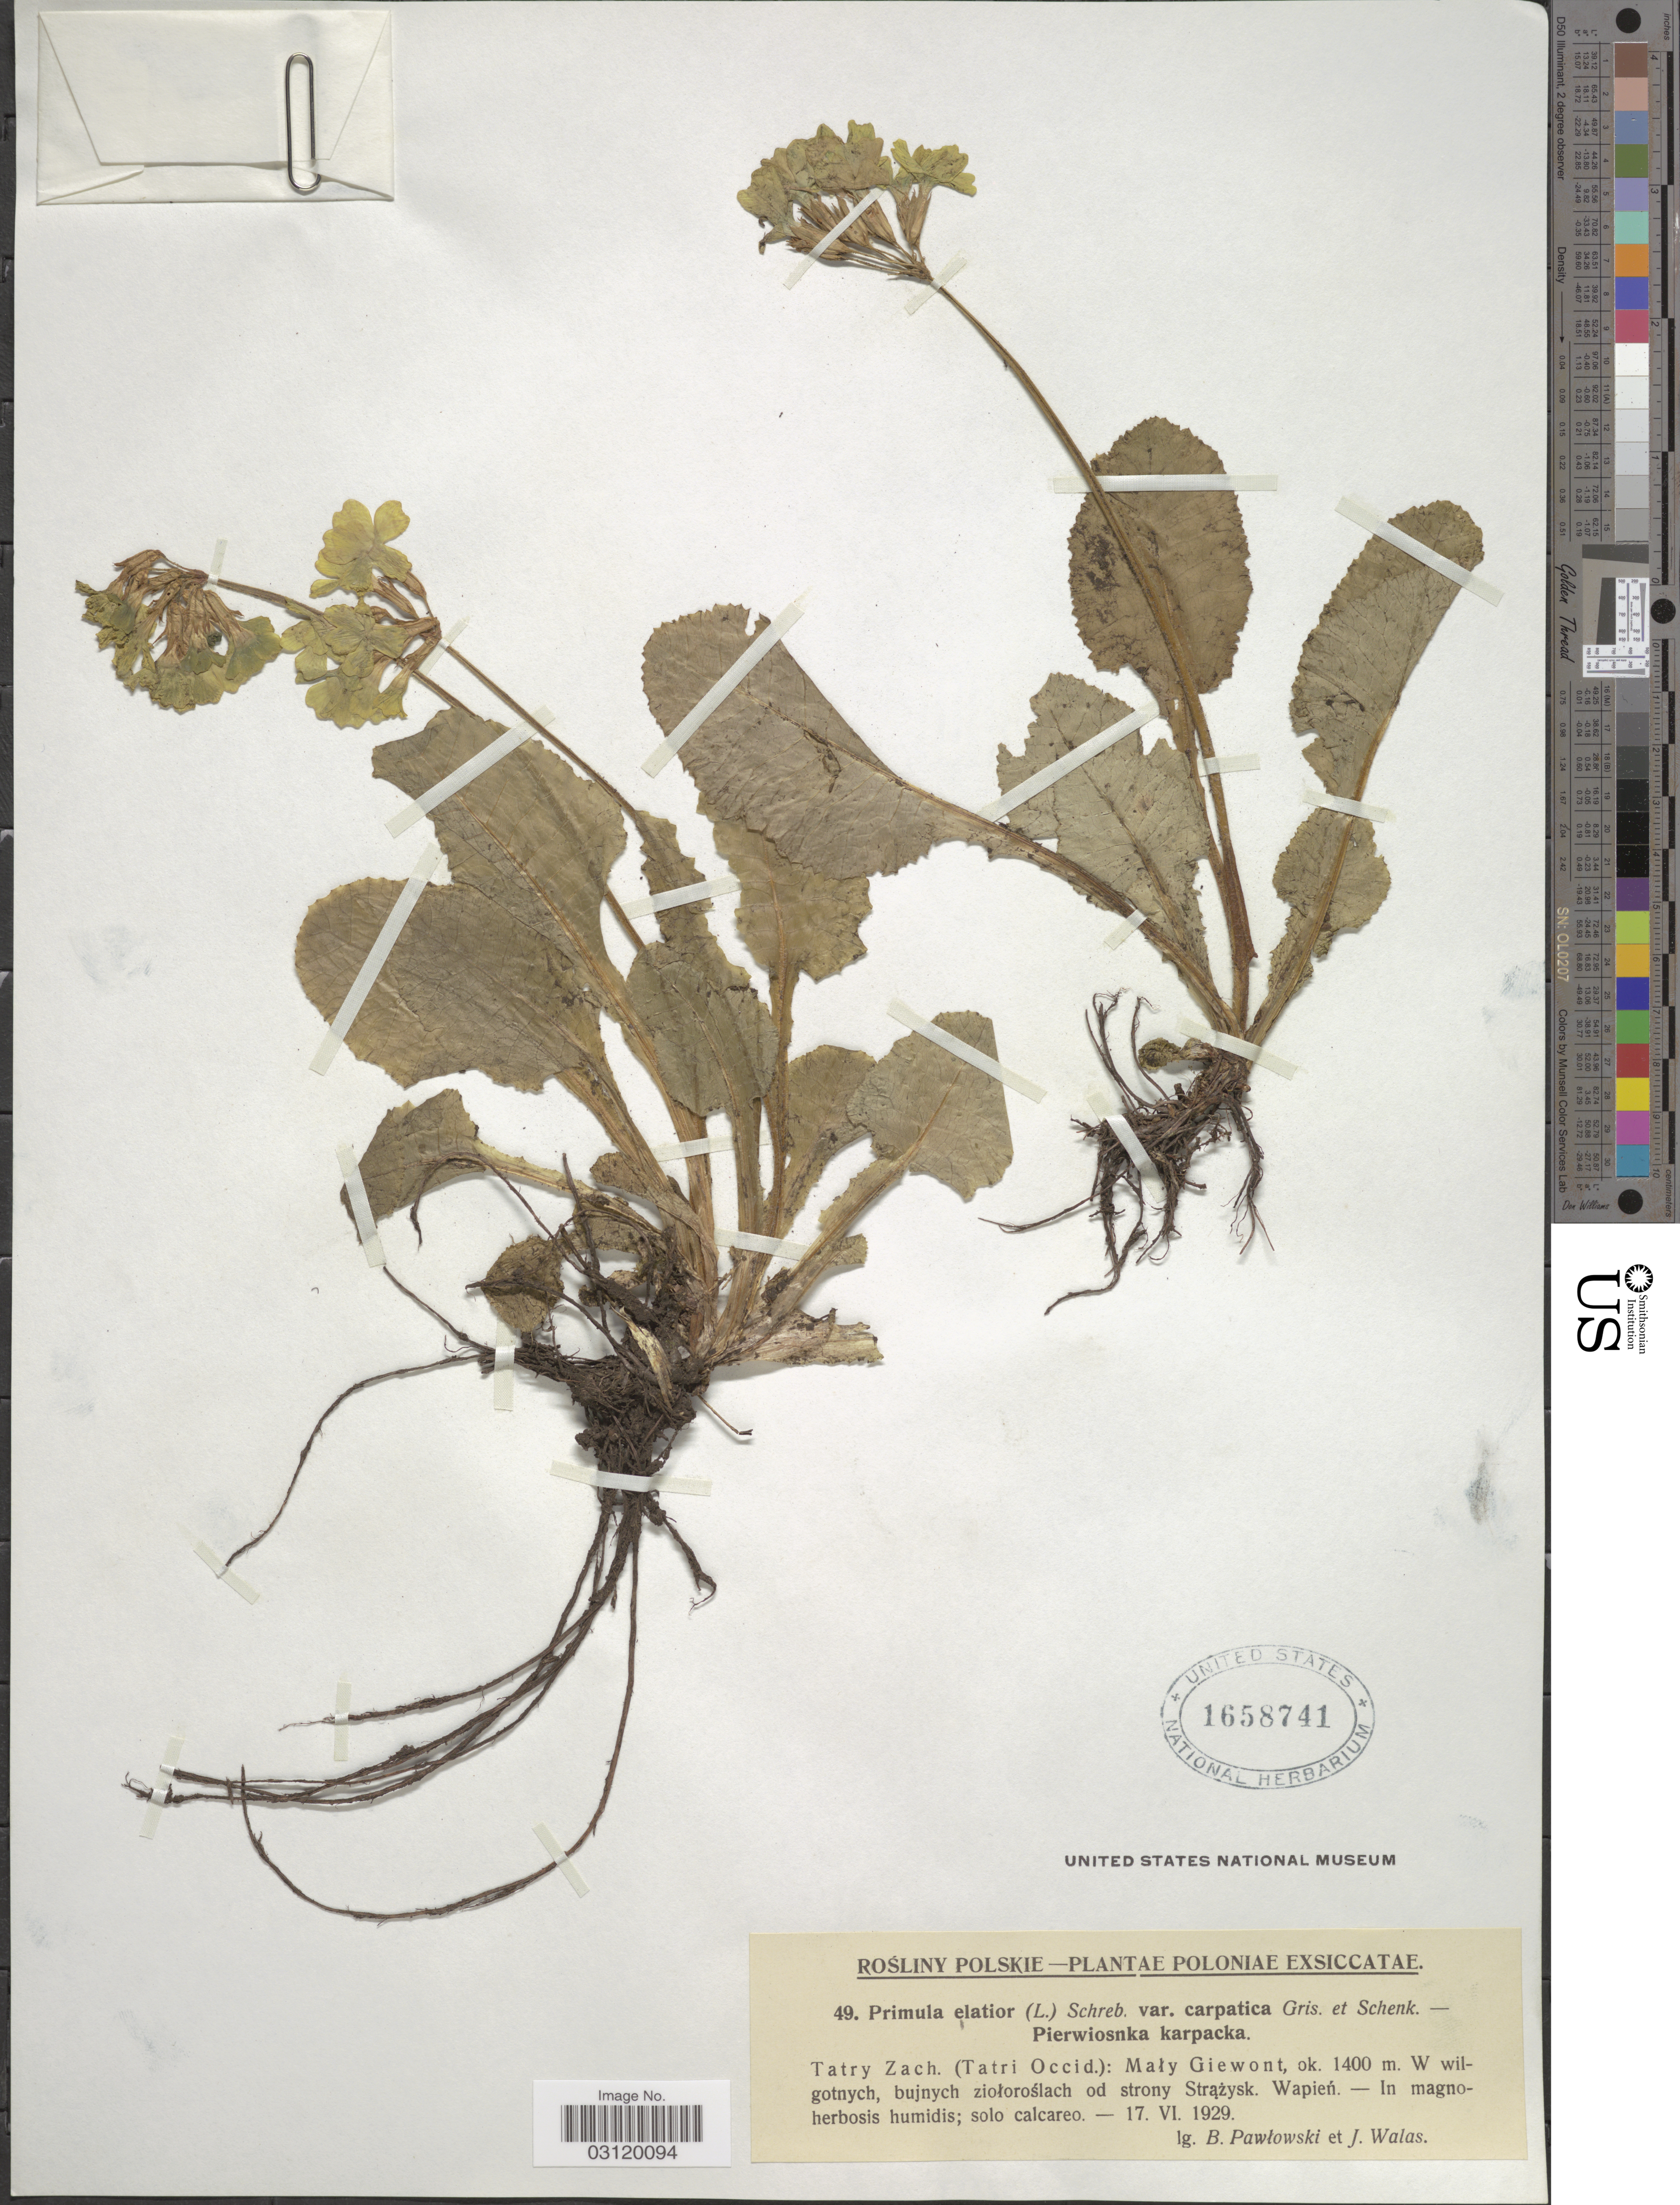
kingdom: Plantae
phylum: Tracheophyta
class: Magnoliopsida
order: Ericales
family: Primulaceae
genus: Primula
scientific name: Primula elatior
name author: (L.) Hill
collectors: B. Pawlowski & J. Walas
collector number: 49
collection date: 1929-06-17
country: Poland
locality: Poloniae. Tatry Zach. (Tatri Occid.): Maly Giewont.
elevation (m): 1400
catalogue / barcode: US 1658741